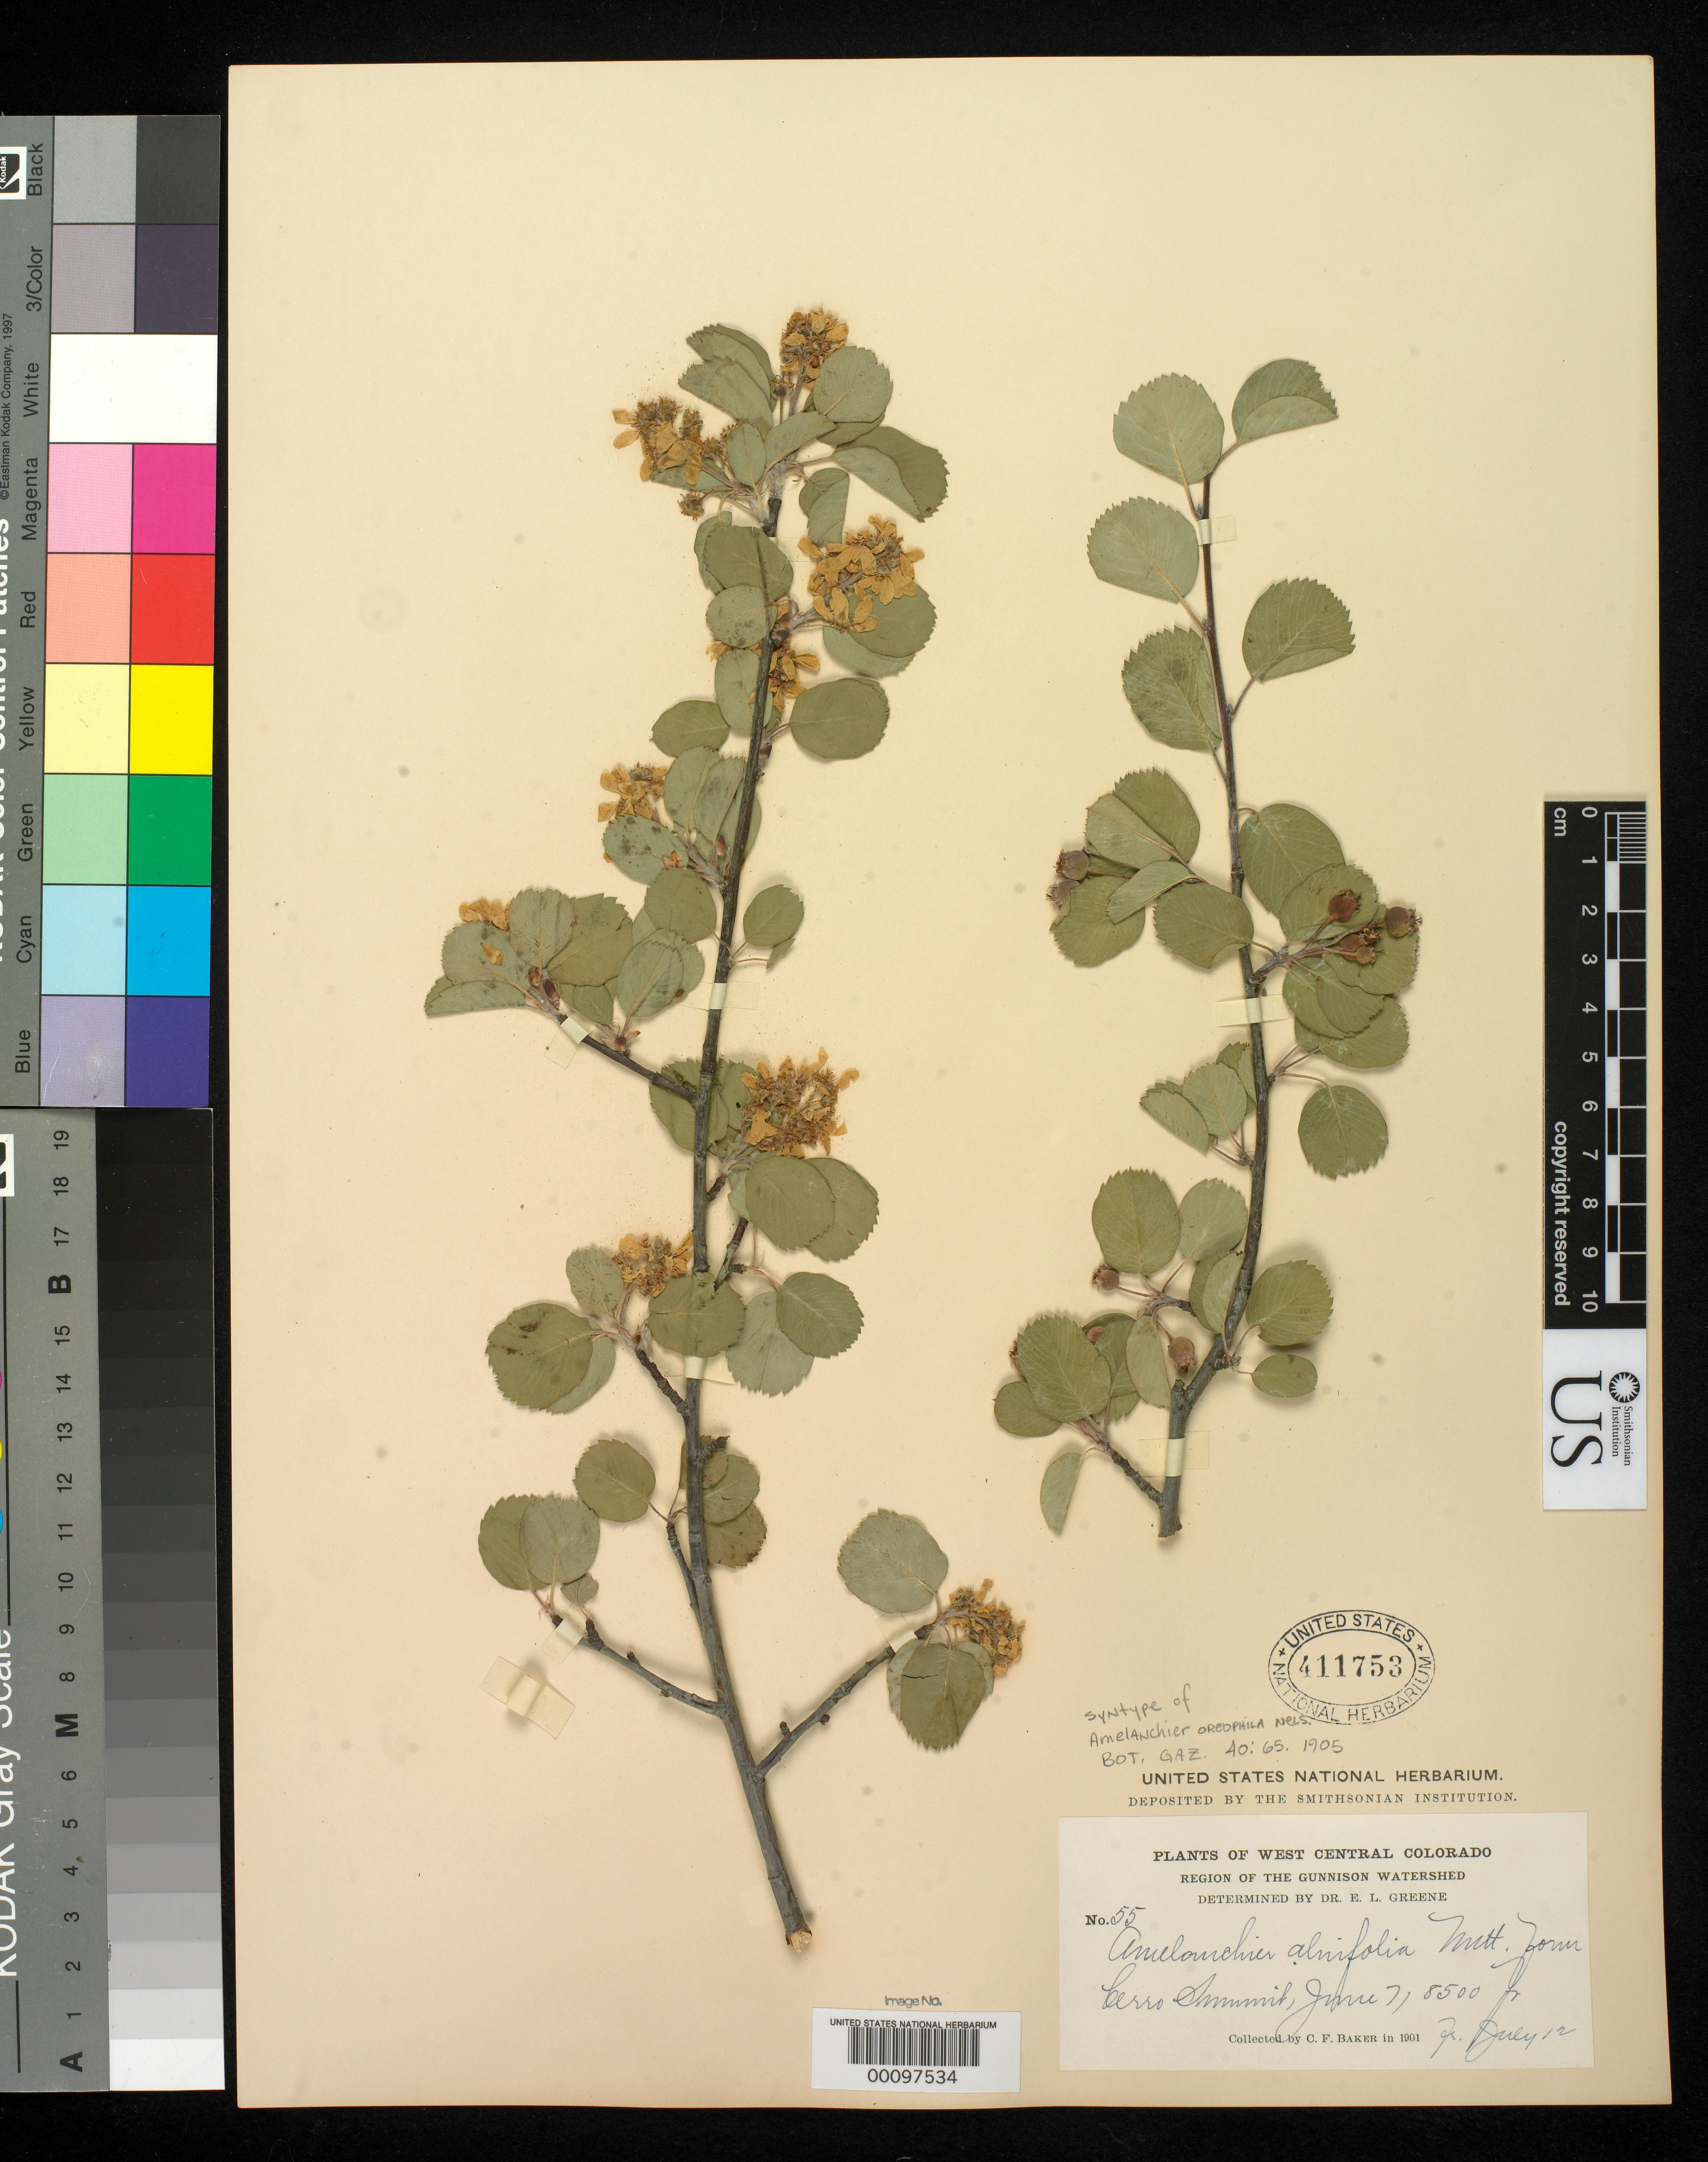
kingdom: Plantae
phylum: Tracheophyta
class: Magnoliopsida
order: Rosales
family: Rosaceae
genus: Amelanchier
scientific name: Amelanchier oreophila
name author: A. Nelson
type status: Syntype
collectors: C. F. Baker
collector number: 55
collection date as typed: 07 Jun 1901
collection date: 1901-06-07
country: United States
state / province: Colorado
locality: Cerro summit; alt. 8500 ft.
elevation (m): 2591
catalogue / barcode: US 411753